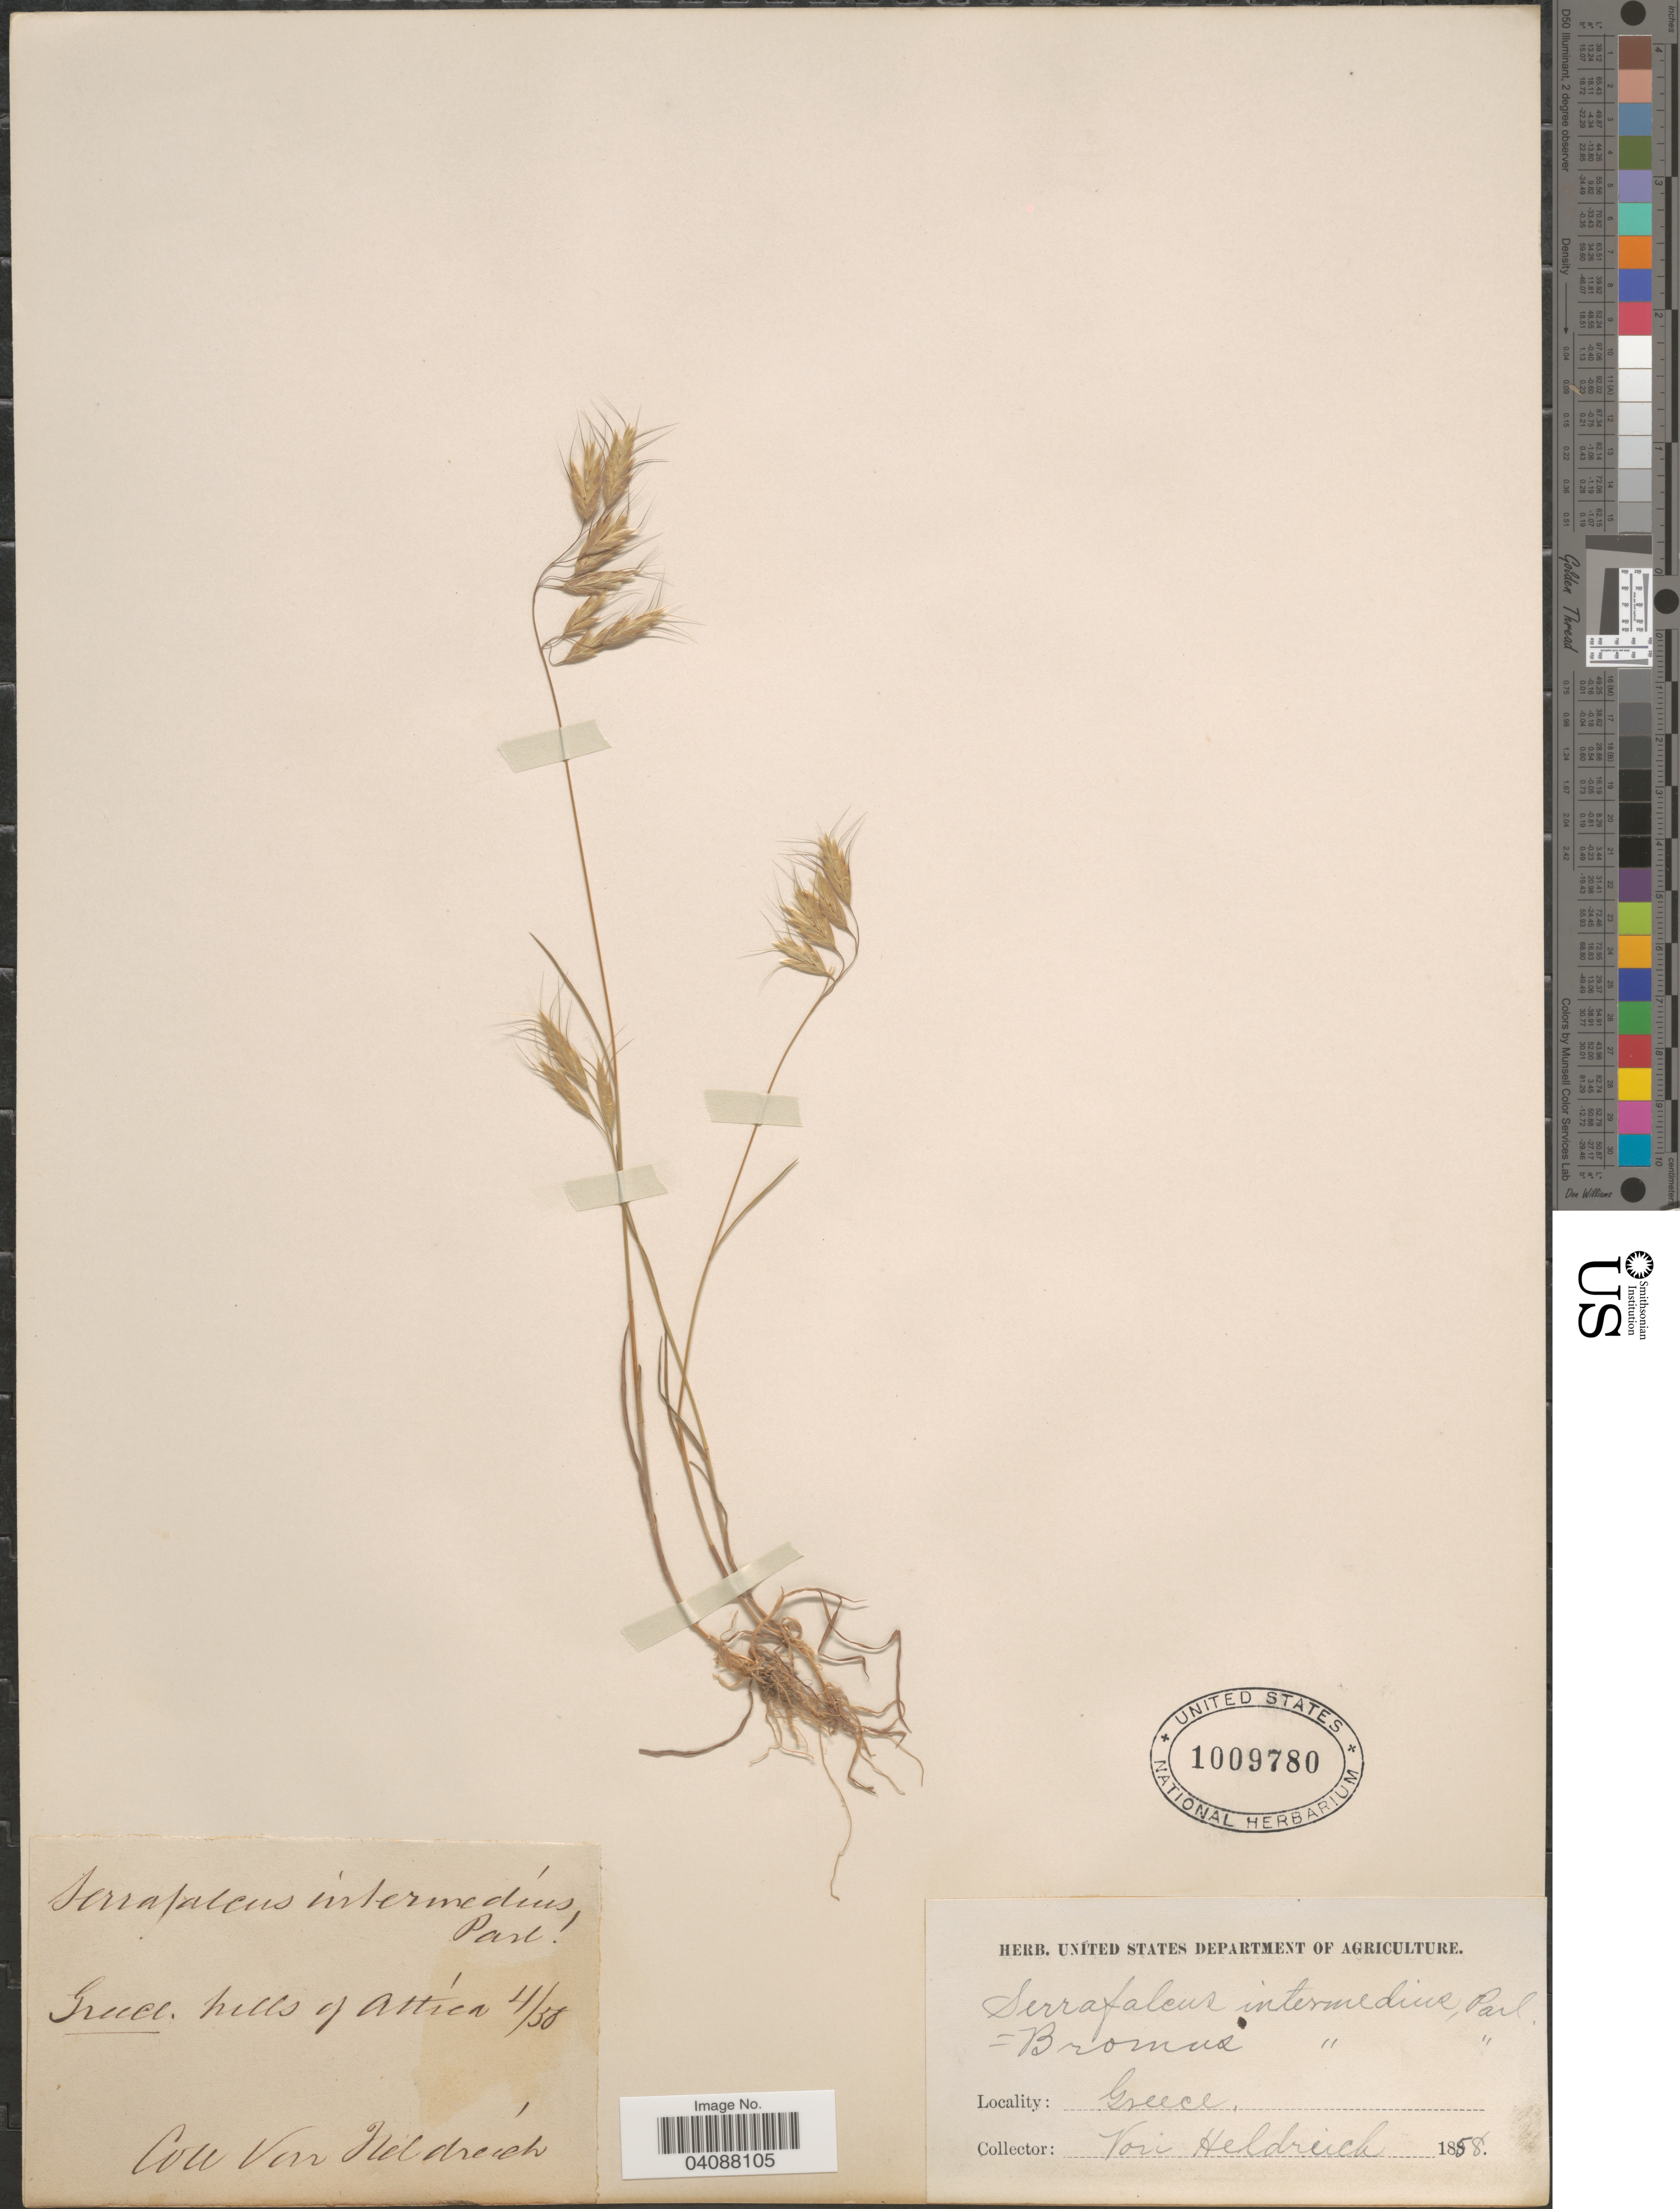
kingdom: Plantae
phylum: Tracheophyta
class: Liliopsida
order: Poales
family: Poaceae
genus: Bromus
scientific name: Bromus intermedius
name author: Gussone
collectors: T. H. von Heldreich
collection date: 1858-04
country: Greece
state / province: Attica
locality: Hills of Attica.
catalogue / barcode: US 1009780